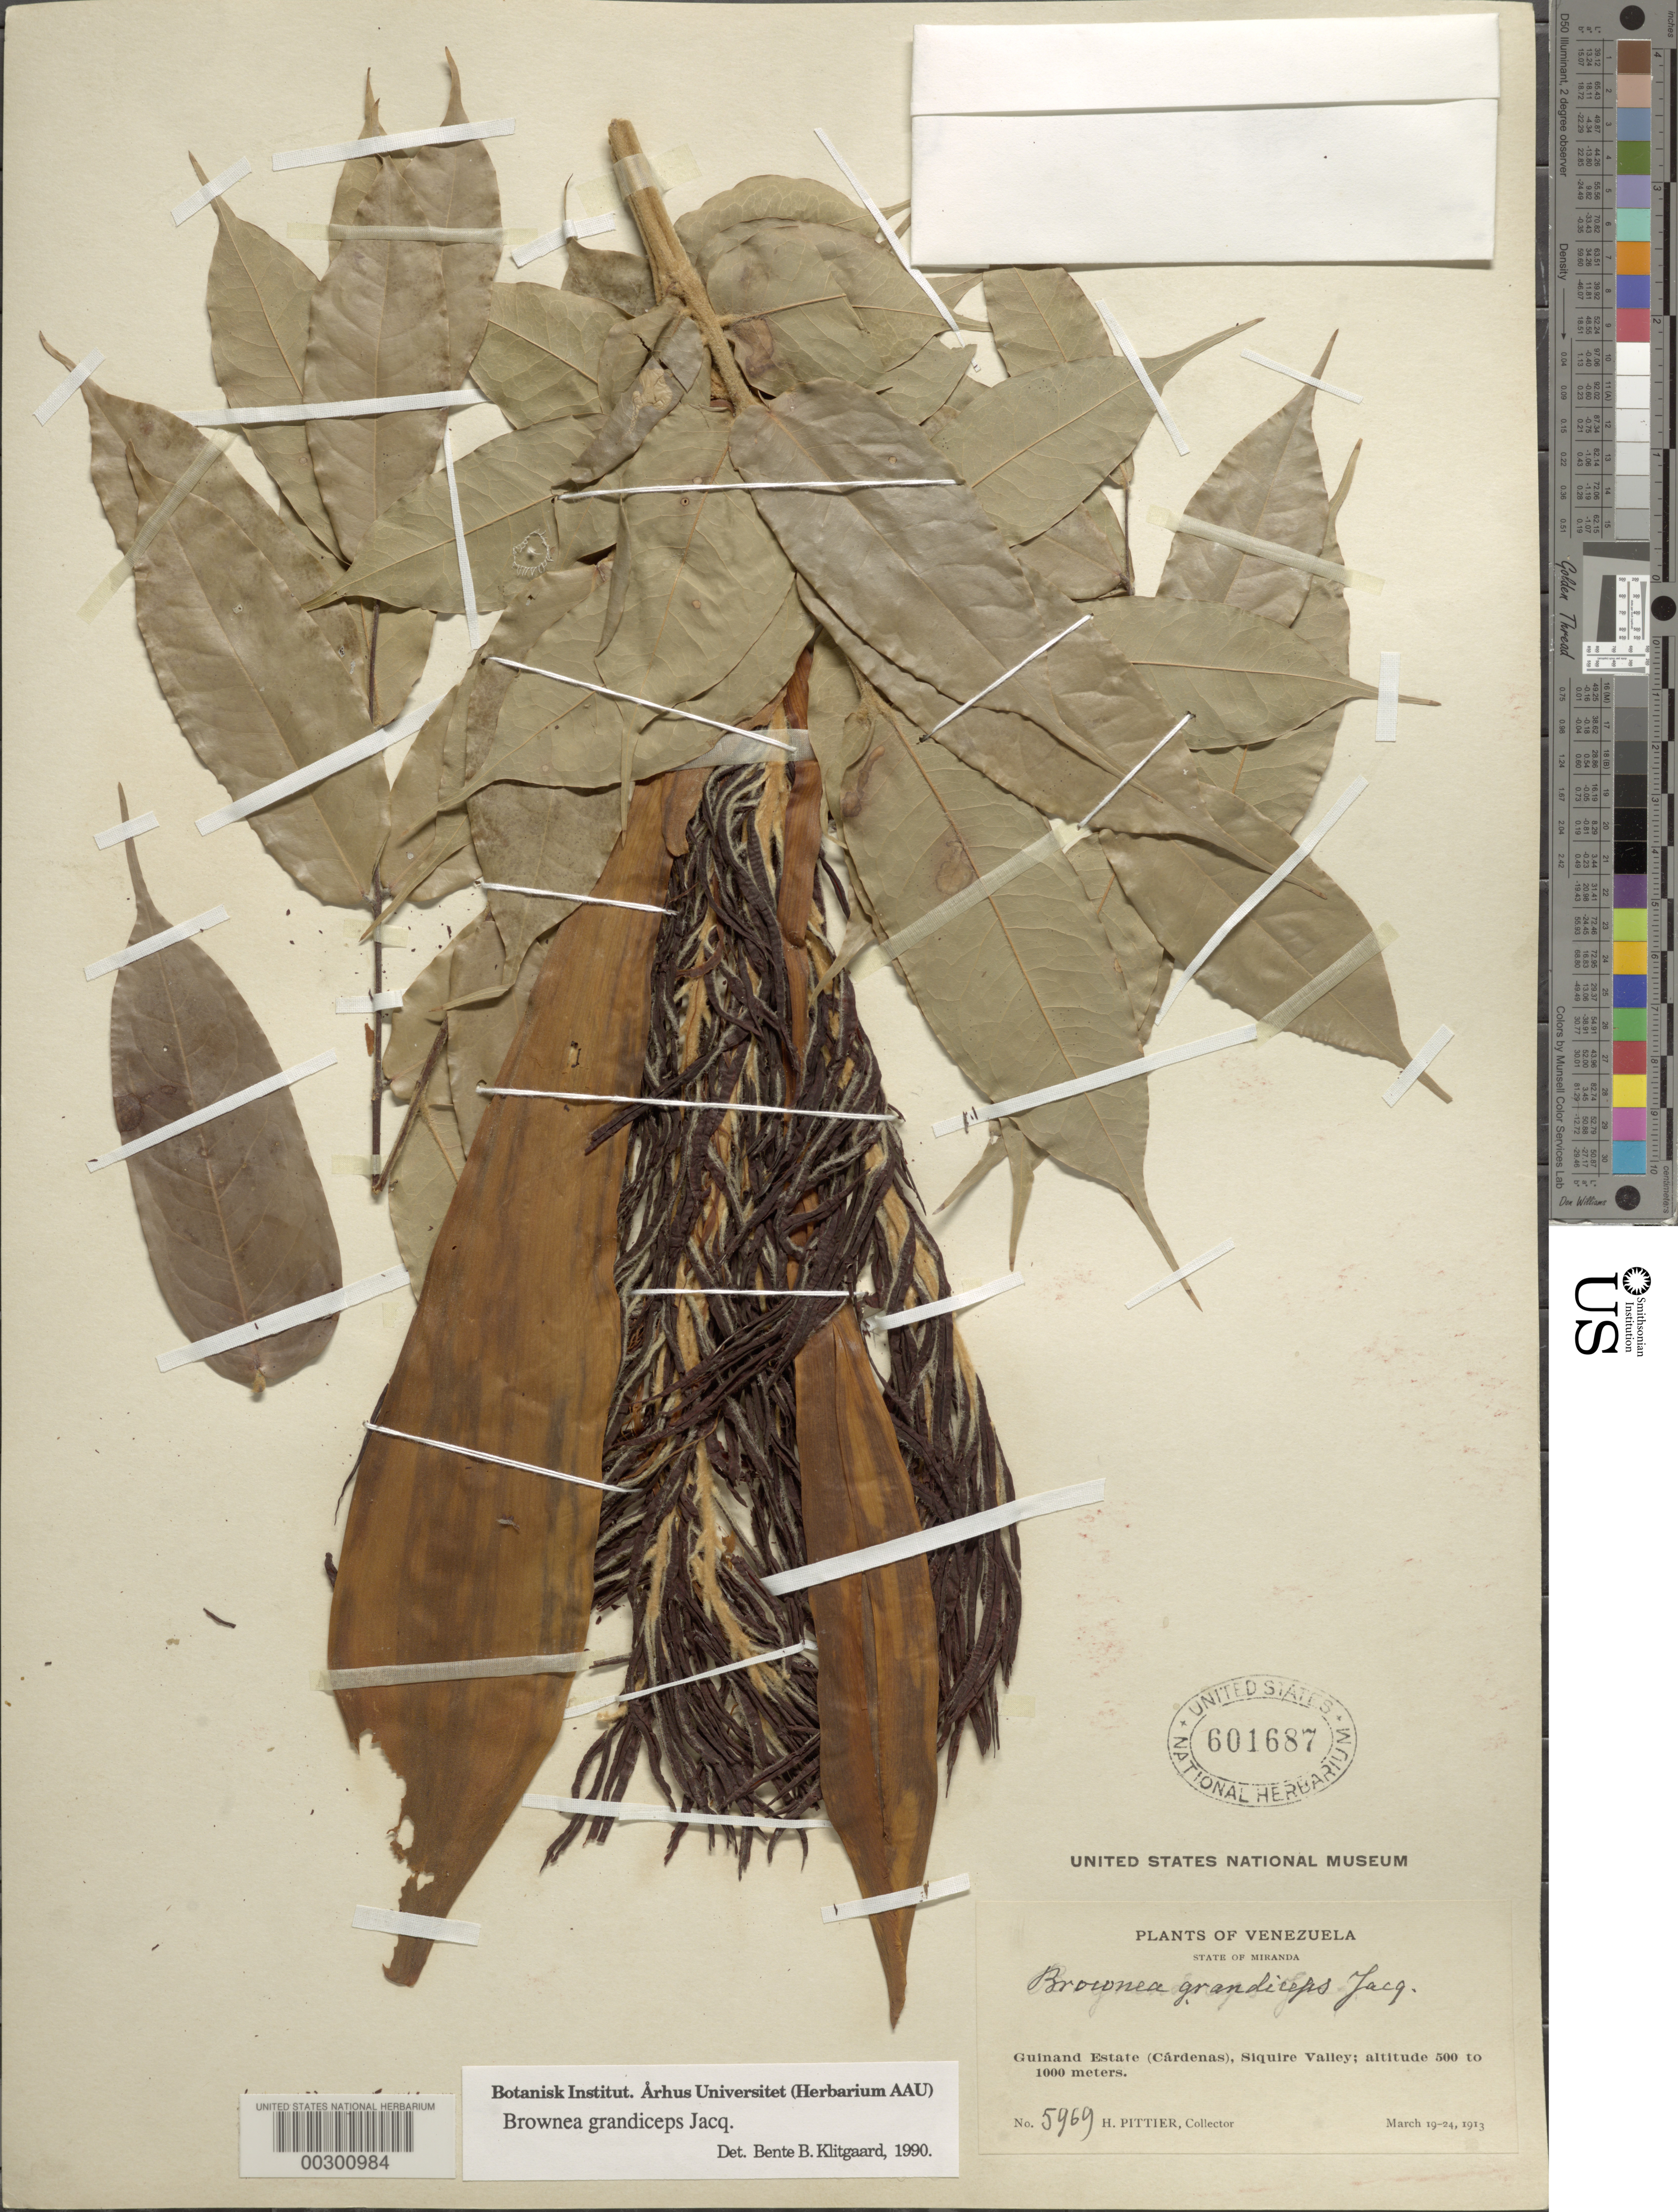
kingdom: Plantae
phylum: Tracheophyta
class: Magnoliopsida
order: Fabales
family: Fabaceae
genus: Brownea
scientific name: Brownea grandiceps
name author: Jacq.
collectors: H. F. Pittier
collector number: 5969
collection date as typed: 19 Mar 1913 to 24 Mar 1913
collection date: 1913-03-19/1913-03-24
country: Venezuela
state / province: Miranda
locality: Guinand estate (cardenas), siquire valley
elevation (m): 500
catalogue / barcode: US 601687